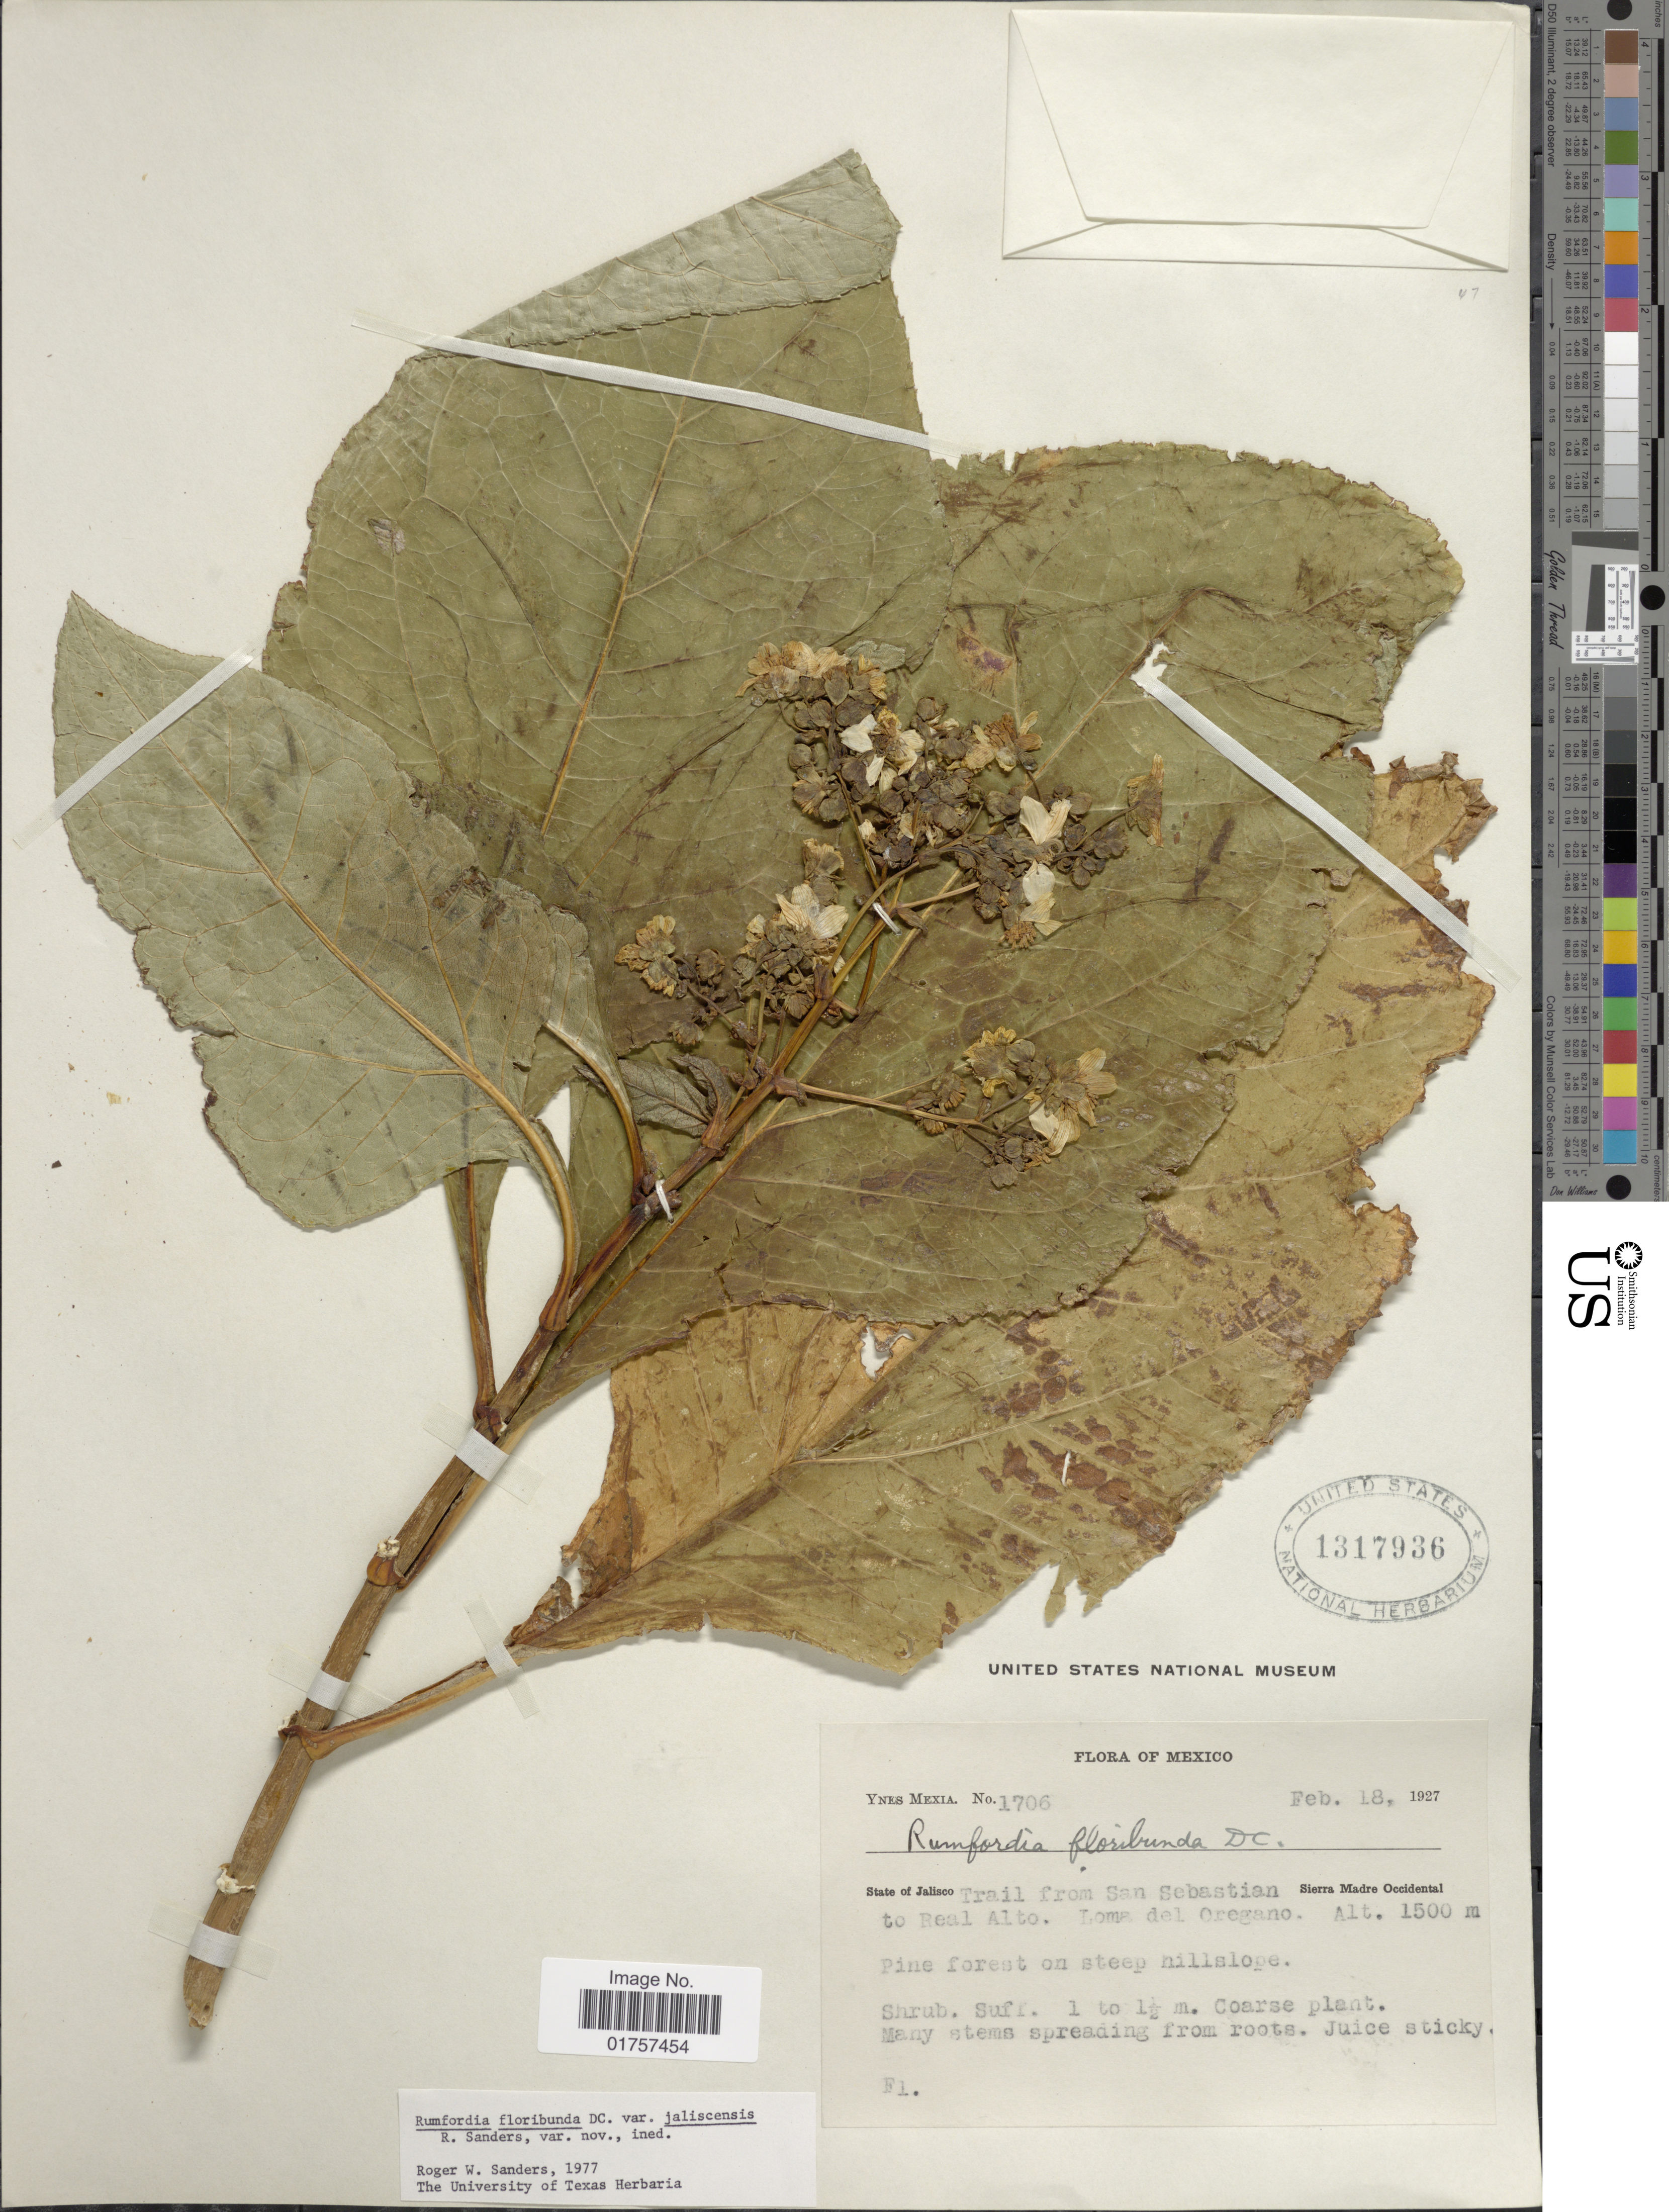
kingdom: Plantae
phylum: Tracheophyta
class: Magnoliopsida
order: Asterales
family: Asteraceae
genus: Rumfordia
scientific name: Rumfordia floribunda var. jaliscensis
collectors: Y. Mexia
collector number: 1706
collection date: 1927-02-18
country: Mexico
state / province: Jalisco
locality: Trail from San Sebastian to Real Alto. Loma del Oregano. Sierra Madre Occidental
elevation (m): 1500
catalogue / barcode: US 1317936